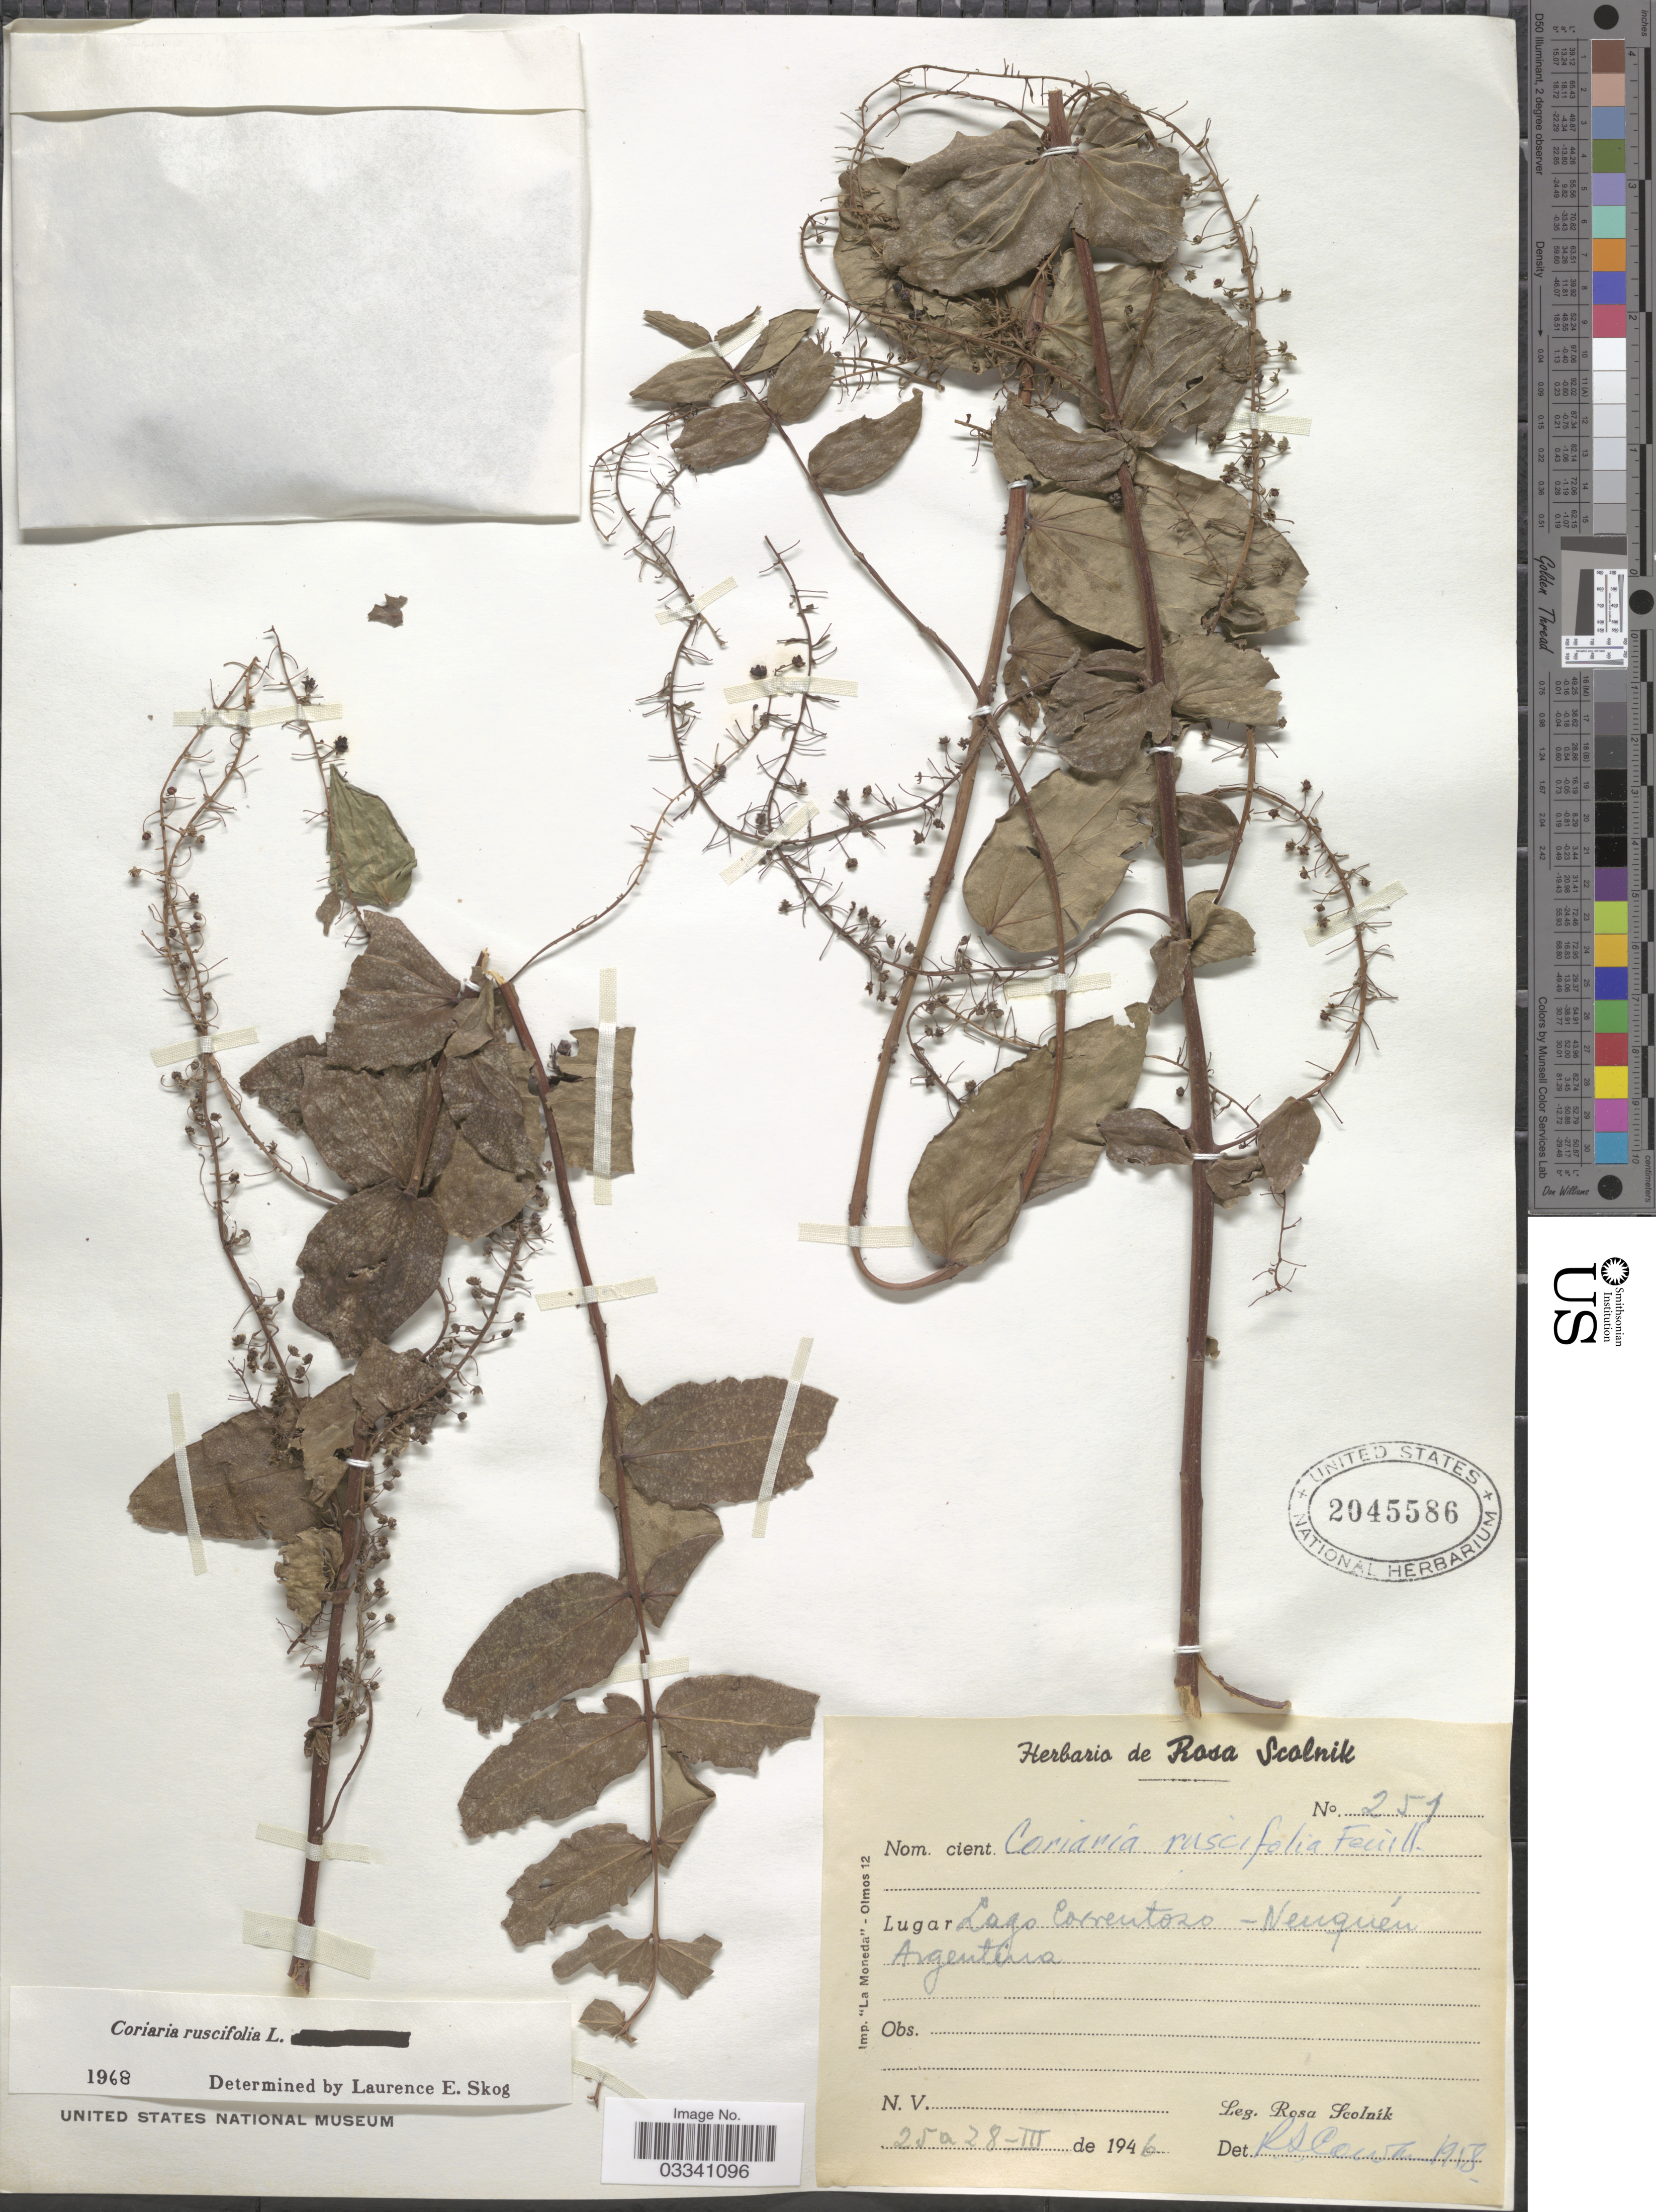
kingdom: Plantae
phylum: Tracheophyta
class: Magnoliopsida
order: Cucurbitales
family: Coriariaceae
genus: Coriaria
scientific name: Coriaria ruscifolia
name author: L.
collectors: R. Scolnik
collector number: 251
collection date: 1946-03-25/1946-03-28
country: Argentina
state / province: Neuquen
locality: Lago Correntoso.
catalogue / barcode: US 2045586